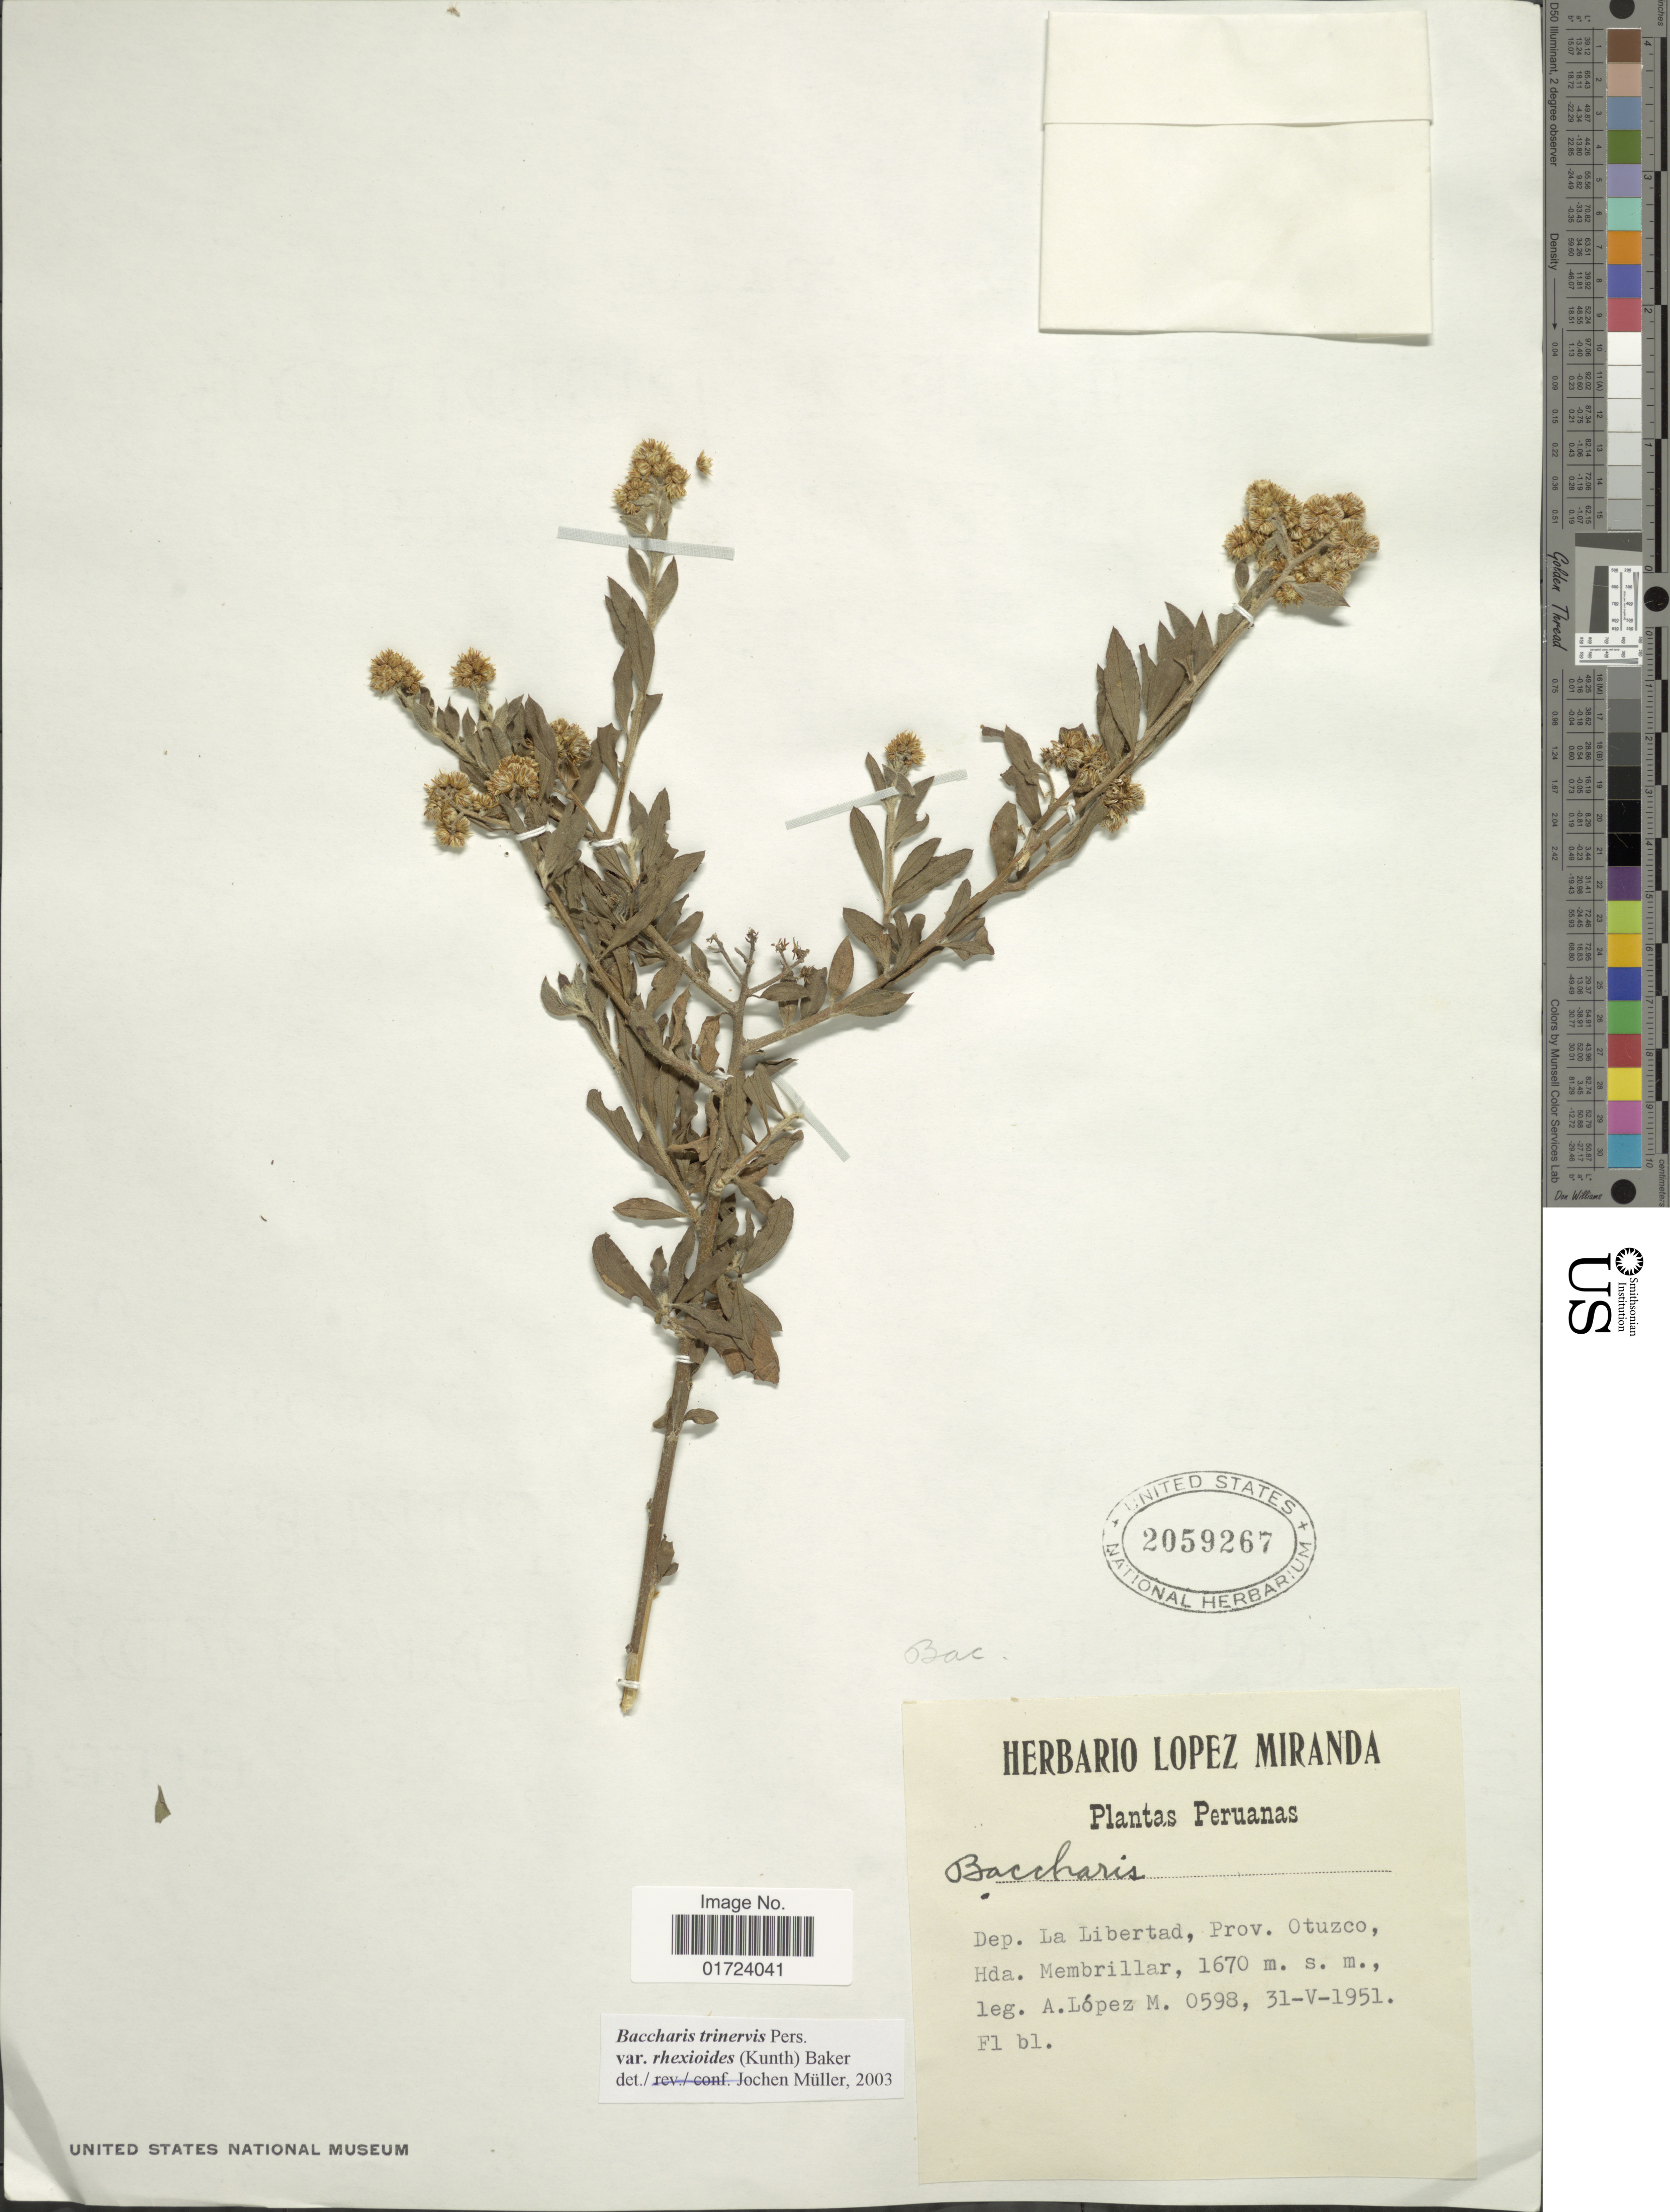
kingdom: Plantae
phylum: Tracheophyta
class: Magnoliopsida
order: Asterales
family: Asteraceae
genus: Baccharis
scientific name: Baccharis trinervis var. rhexioides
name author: (Kunth) Baker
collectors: A. López M.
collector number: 0598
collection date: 1951-05-31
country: Peru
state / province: La Libertad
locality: Dep. La Libertad, Prov. Otuzco, Hda. Membrillar.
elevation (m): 1670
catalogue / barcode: US 2059267